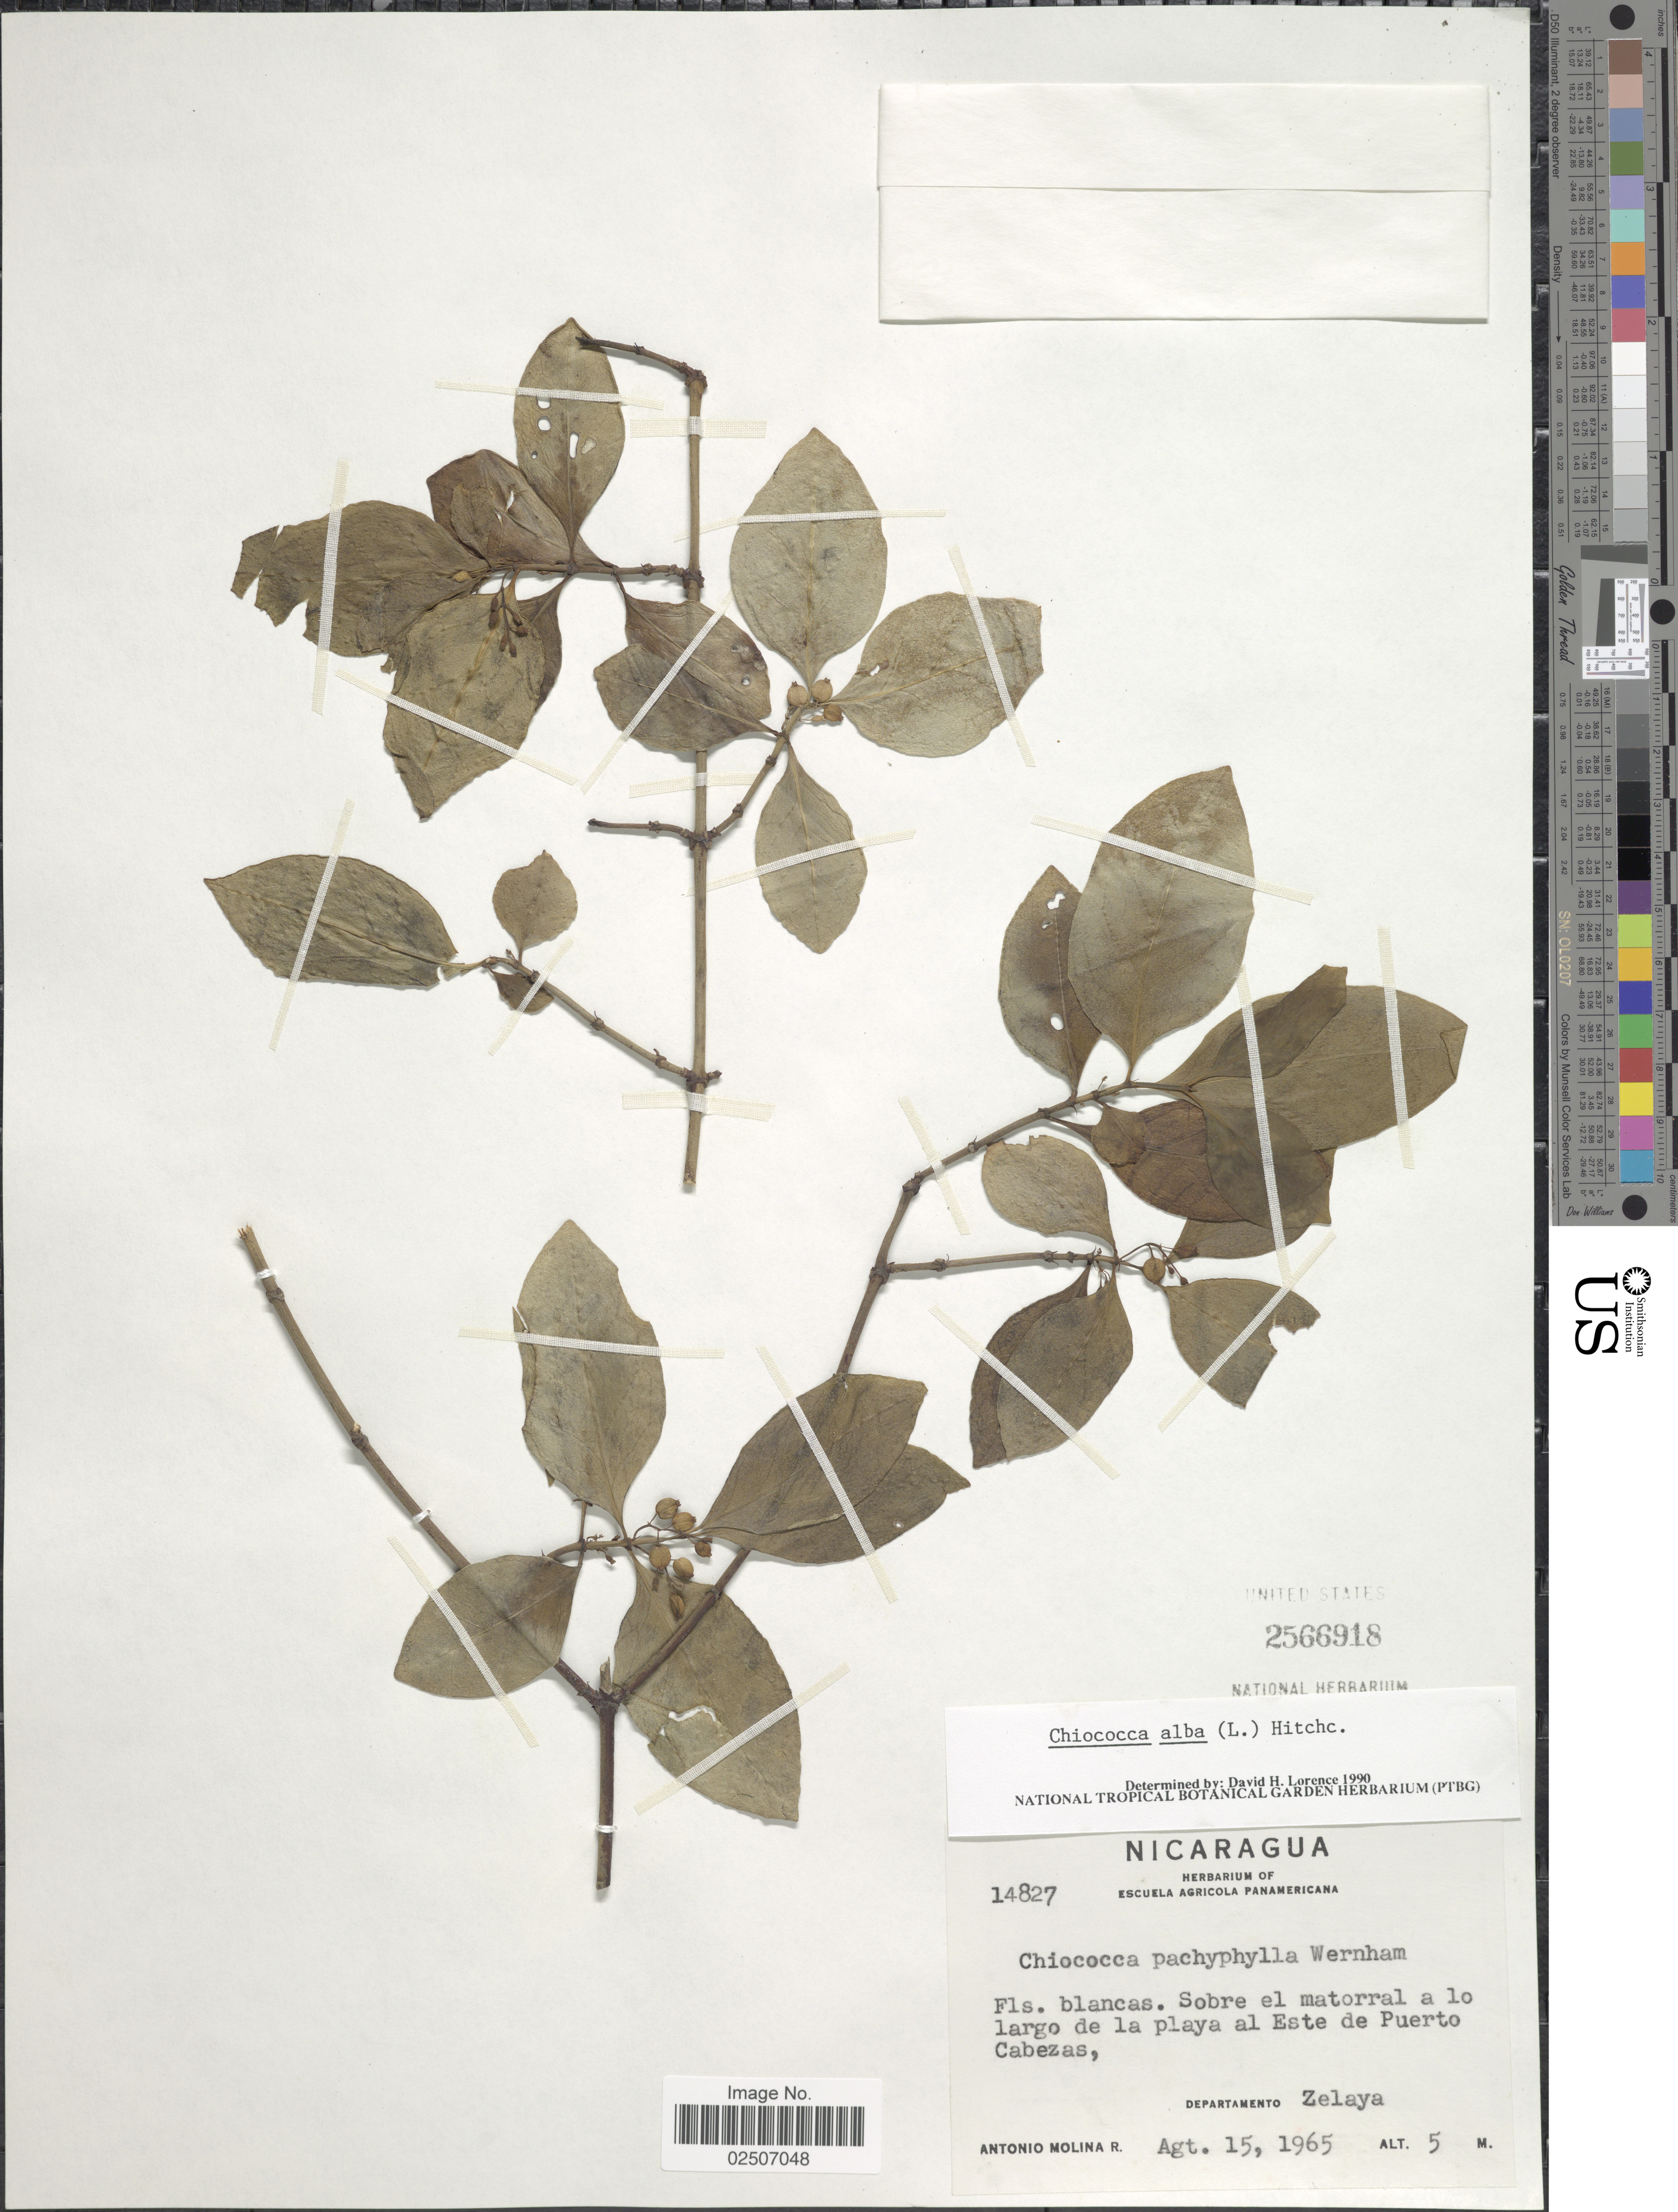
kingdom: Plantae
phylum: Tracheophyta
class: Magnoliopsida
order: Gentianales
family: Rubiaceae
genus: Chiococca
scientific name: Chiococca alba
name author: (L.) Hitchc.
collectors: A. Molina R.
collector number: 14827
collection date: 1965-08-15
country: Nicaragua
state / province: Atlantico Norte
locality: Sobre el matorral a lo largo de la playa al Este de Puerto Cabezas, Departamento Zelaya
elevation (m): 5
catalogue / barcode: US 2566918